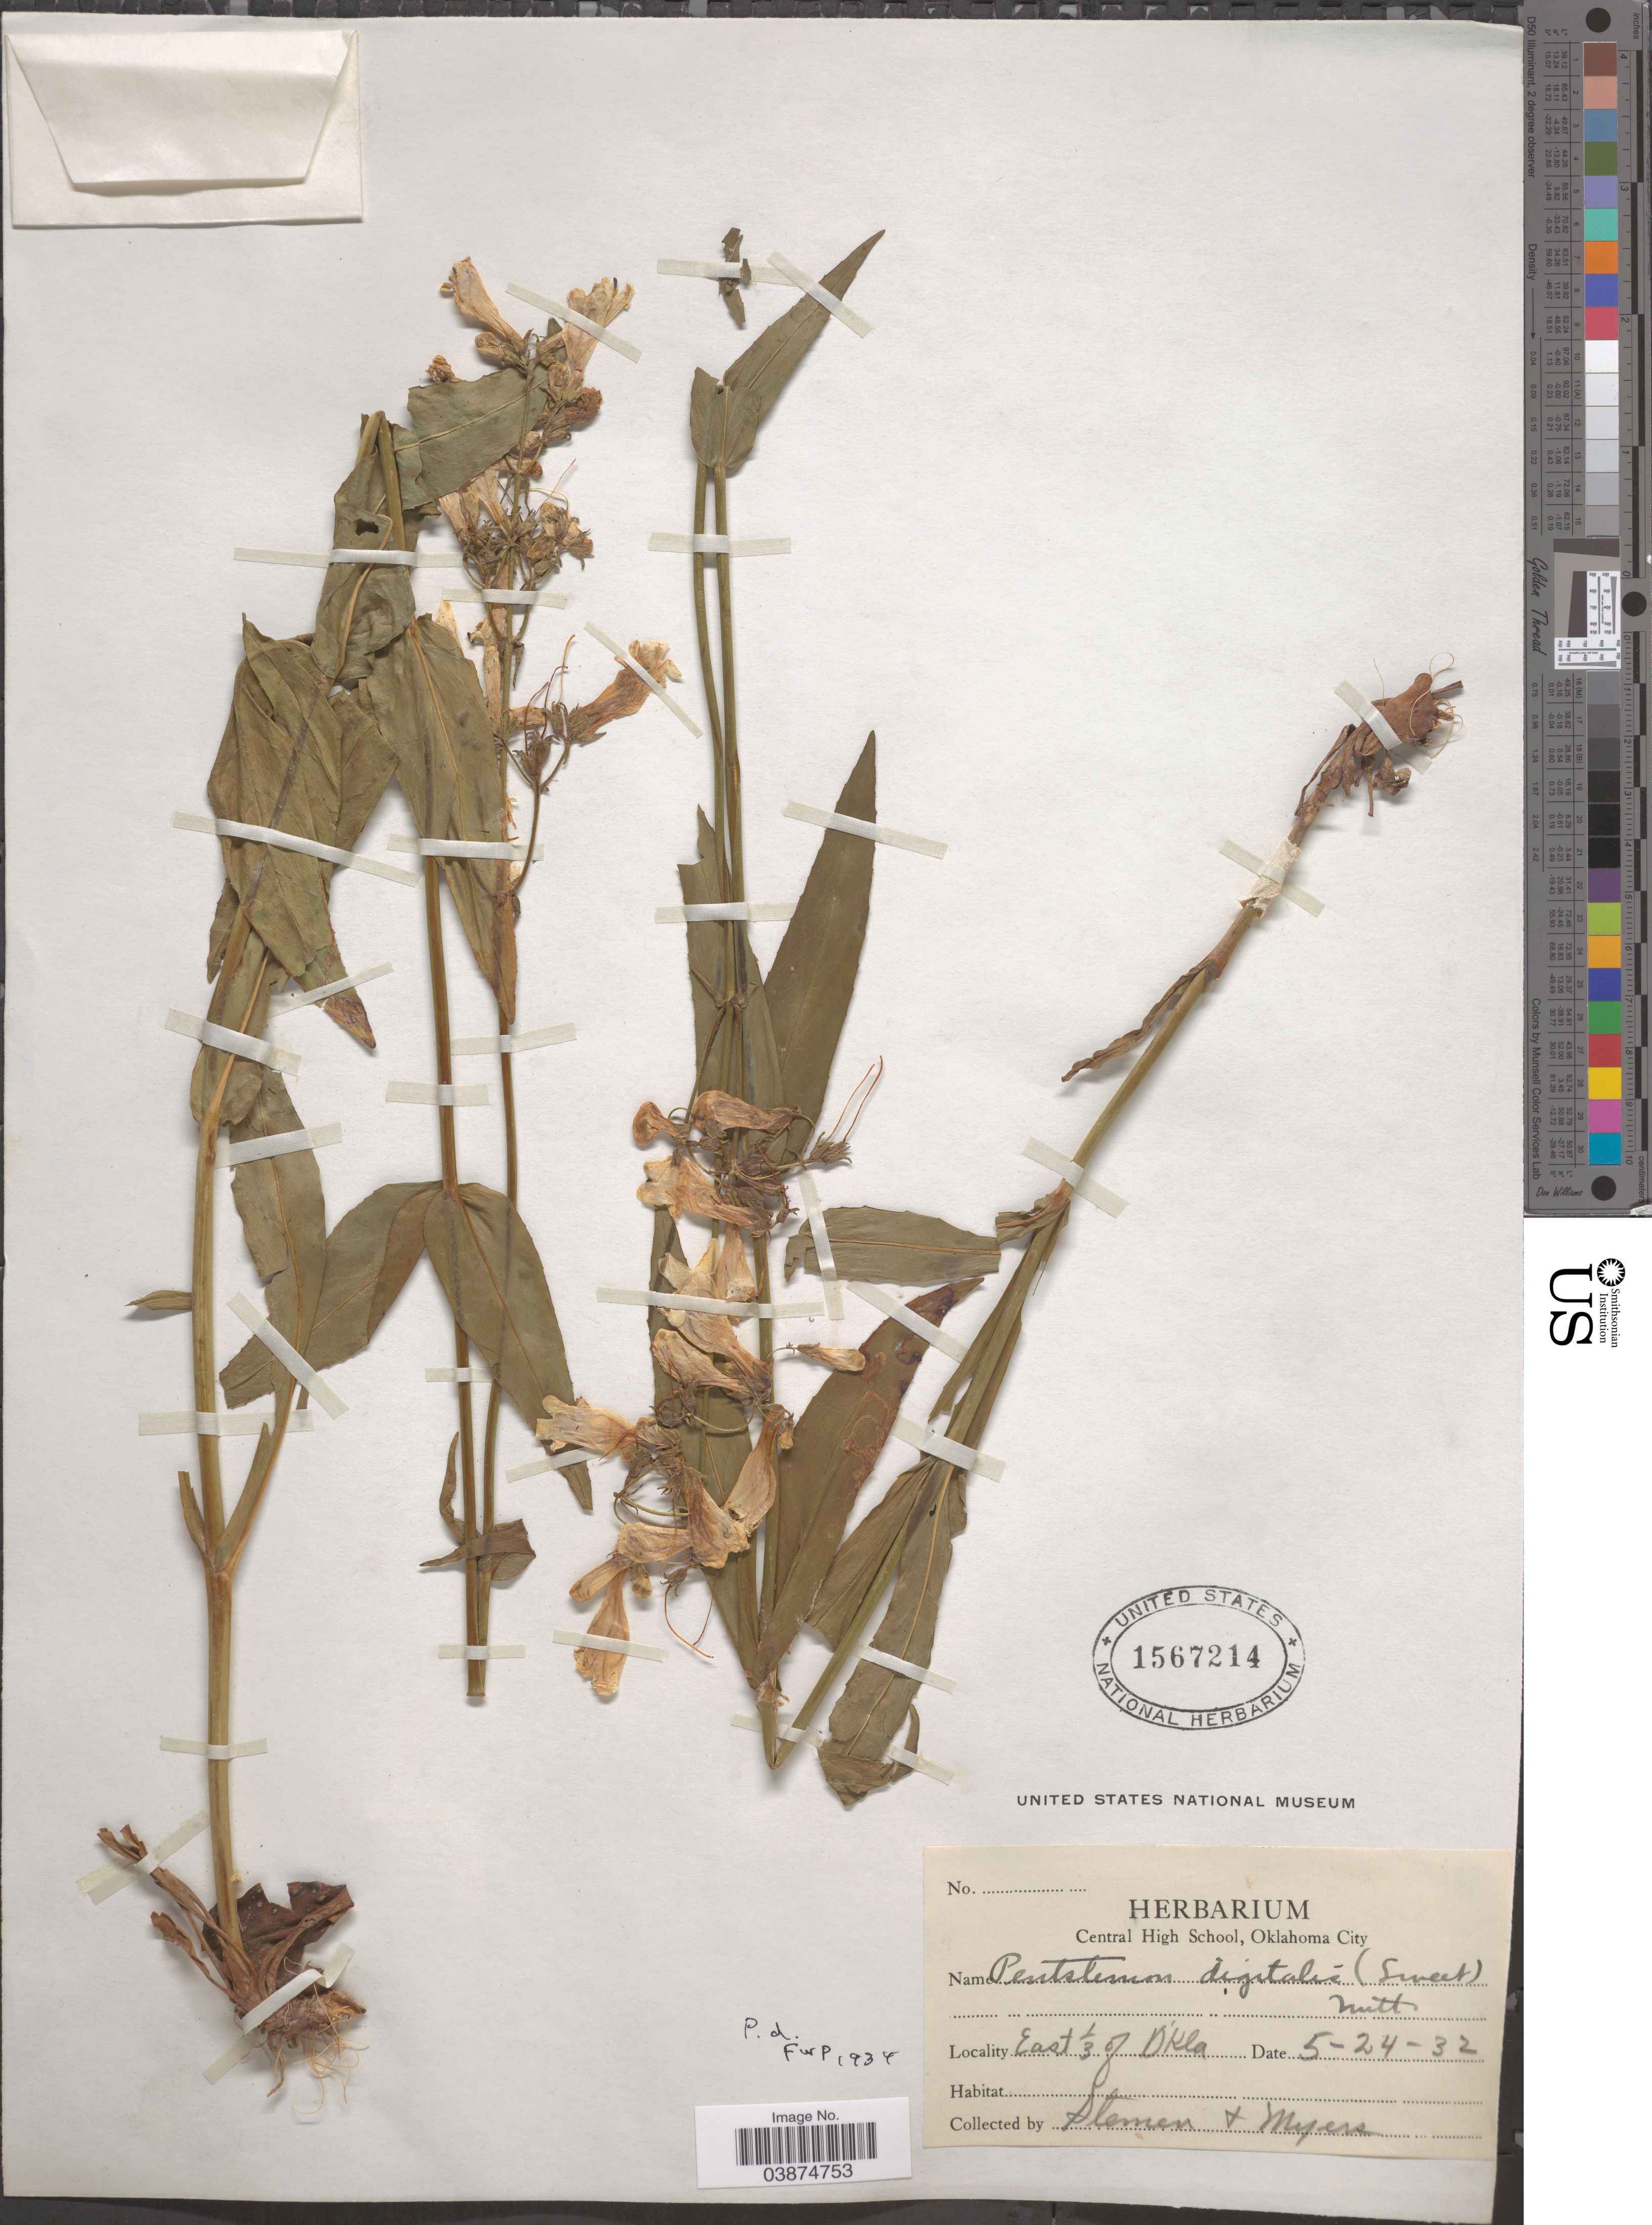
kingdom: Plantae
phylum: Tracheophyta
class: Magnoliopsida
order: Lamiales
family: Plantaginaceae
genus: Penstemon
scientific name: Penstemon digitalis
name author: Nutt. ex Sims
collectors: Stemen & Myers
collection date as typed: Transcribed d/m/y: 24/5/32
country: United States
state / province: Oklahoma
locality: East 1/3 of Okla.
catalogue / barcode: US 1567214